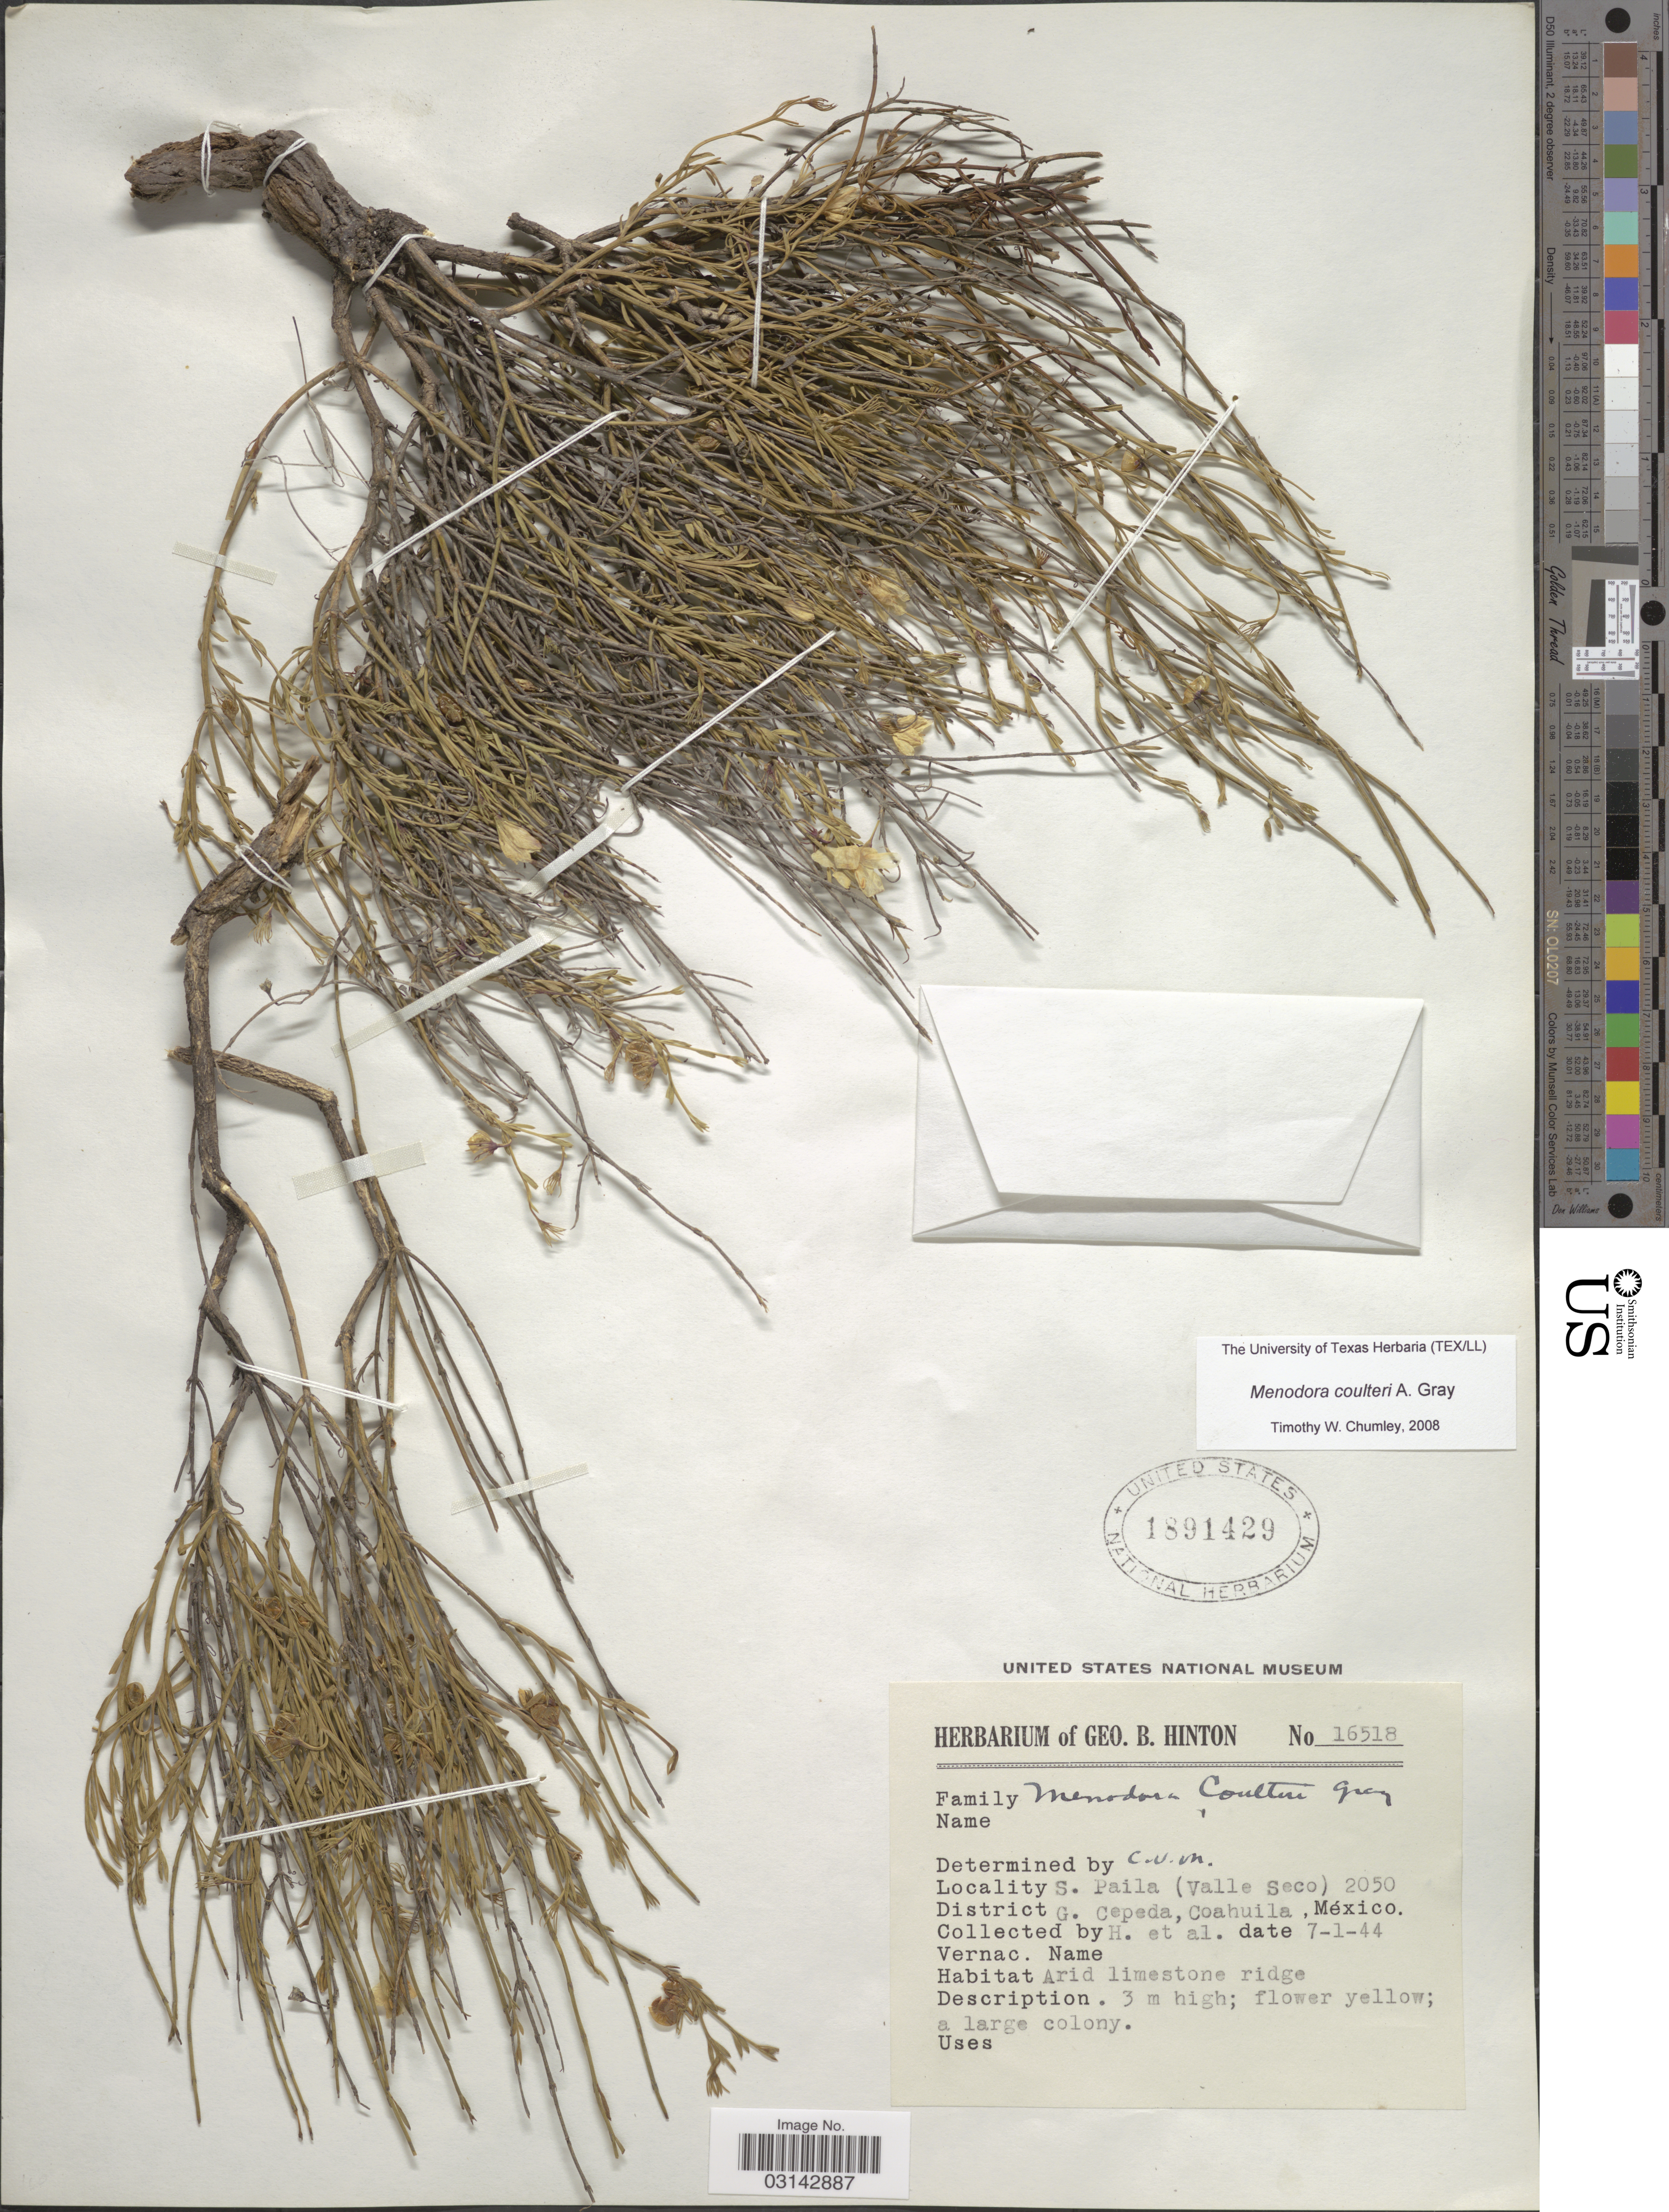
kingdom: Plantae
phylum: Tracheophyta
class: Magnoliopsida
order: Lamiales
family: Oleaceae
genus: Menodora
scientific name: Menodora coulteri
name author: A. Gray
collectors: G. B. Hinton & et al.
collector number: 16518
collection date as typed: Transcribed d/m/y: 7/1/44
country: Mexico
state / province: Coahuila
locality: S. Paila (Valle Seco). District G. Cepeda.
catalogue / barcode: US 1891429